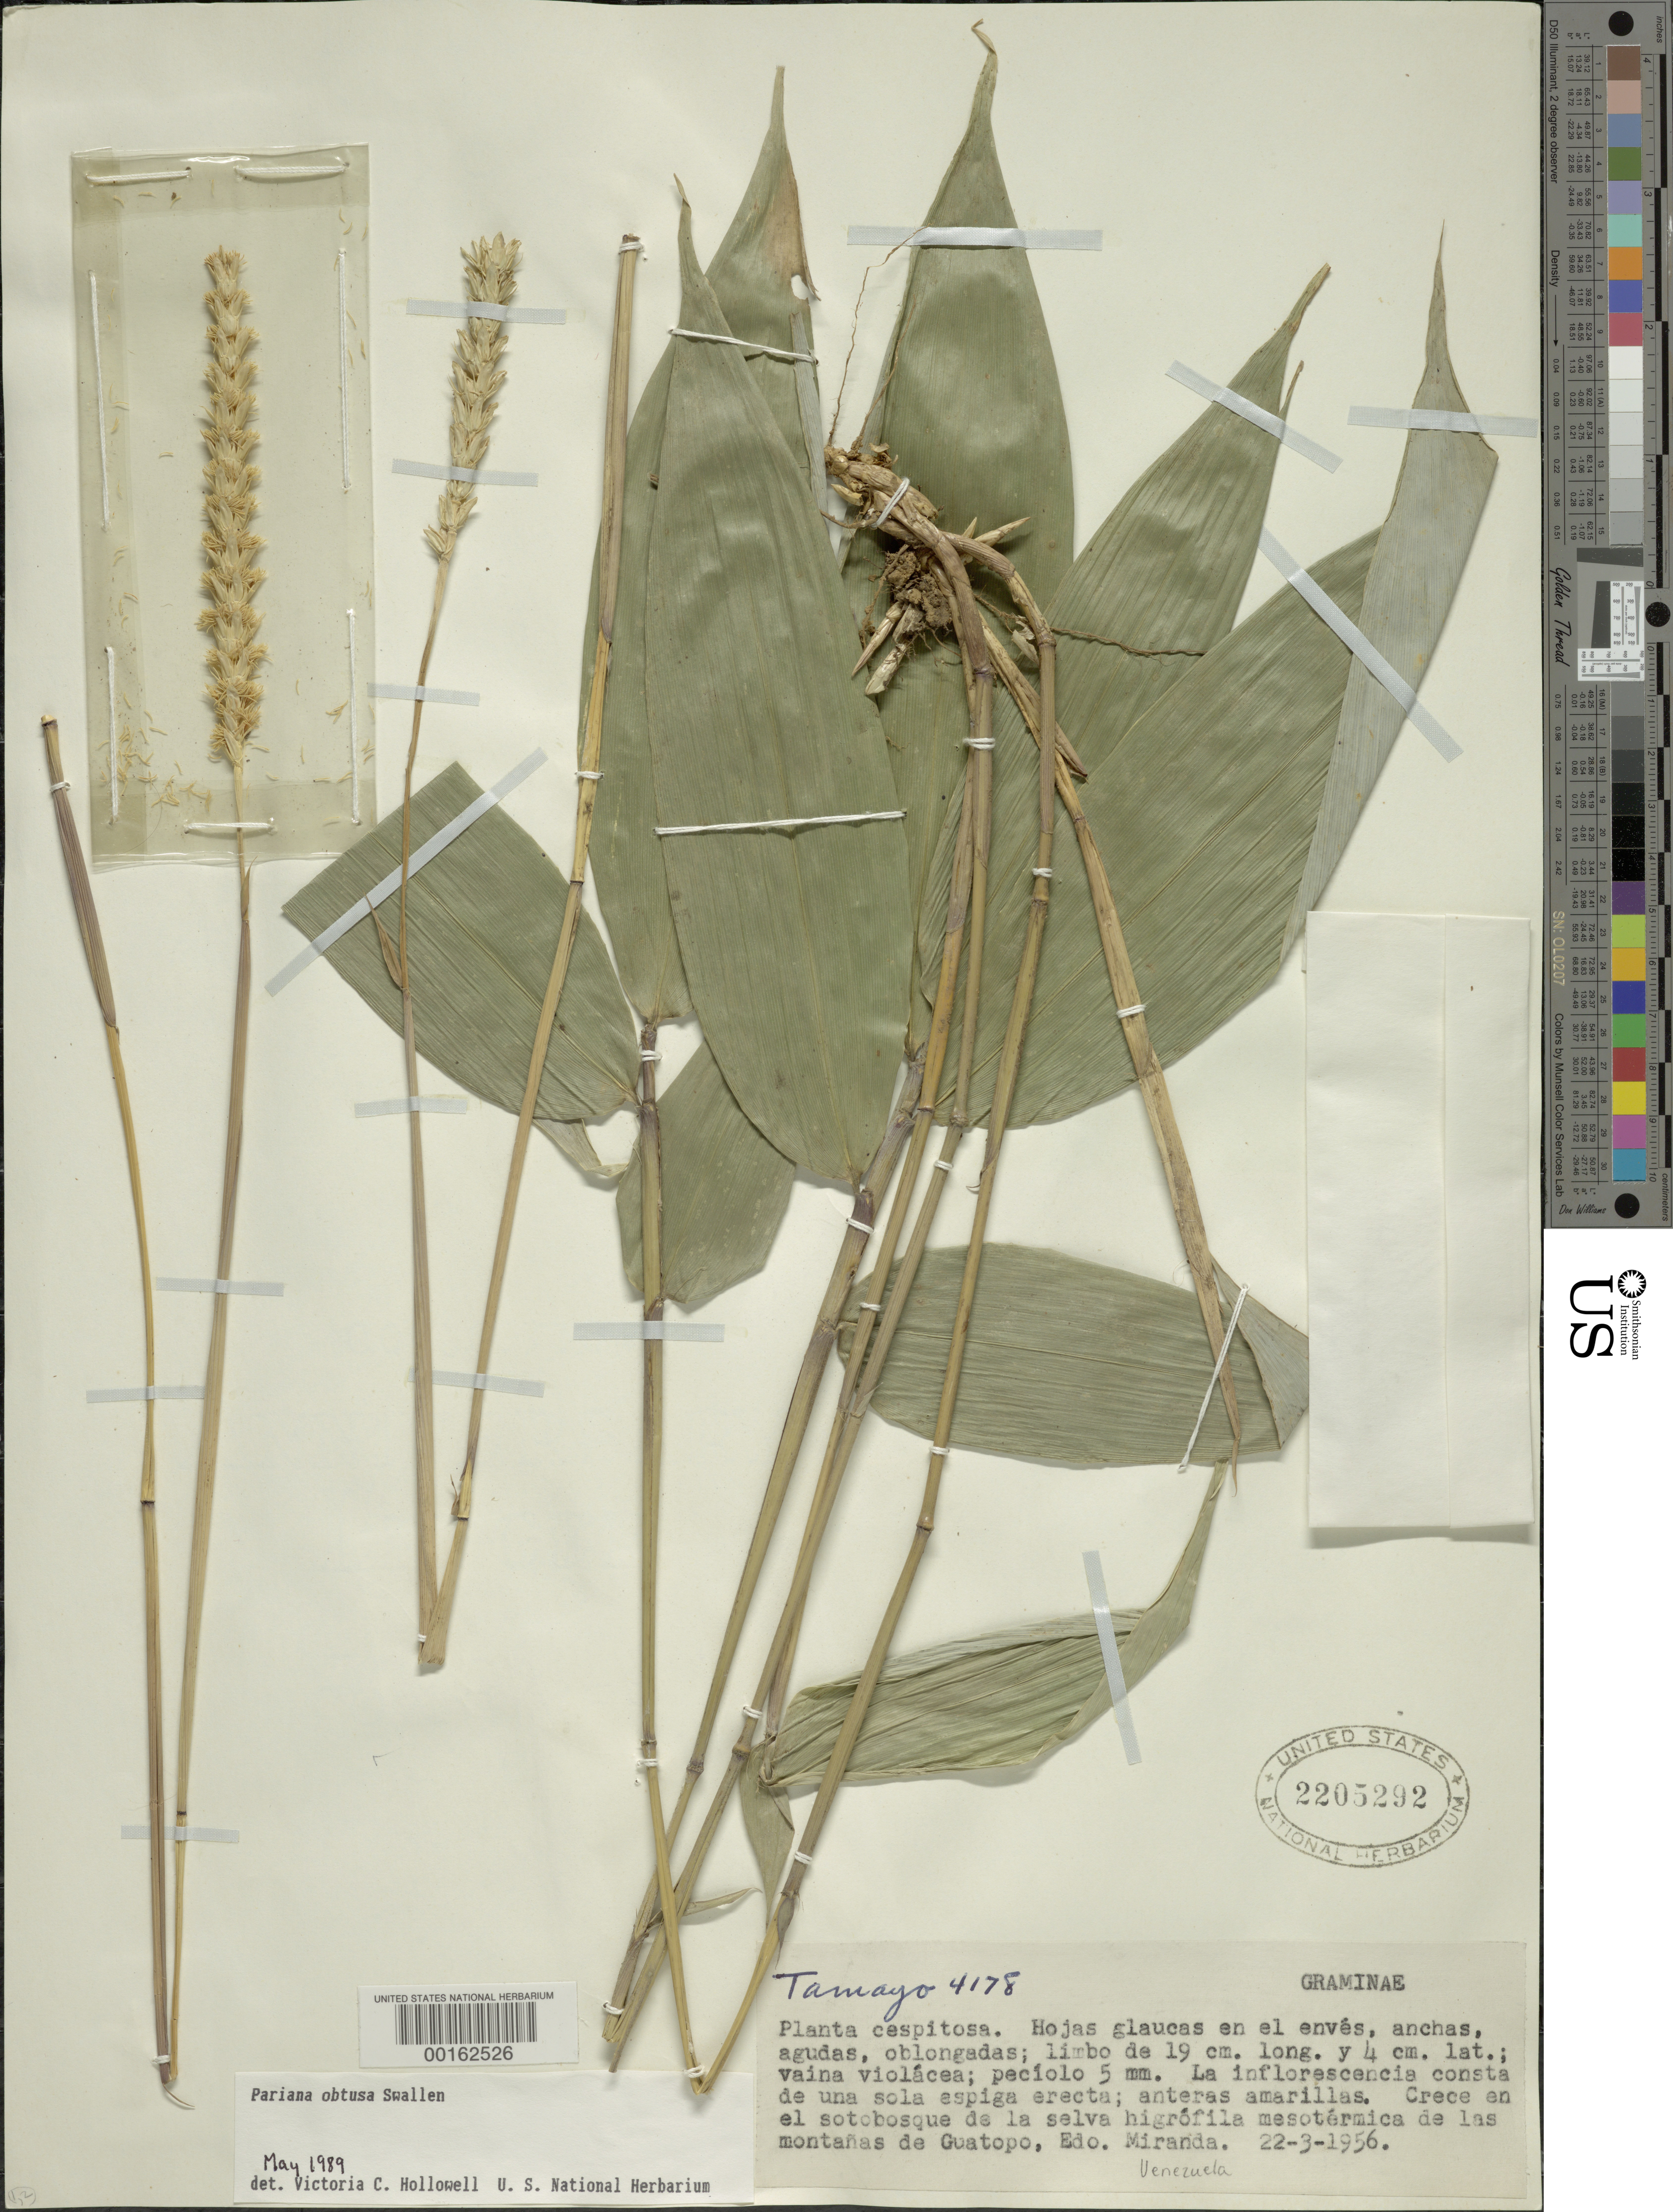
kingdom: Plantae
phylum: Tracheophyta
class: Liliopsida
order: Poales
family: Poaceae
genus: Pariana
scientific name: Pariana obtusa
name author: Swallen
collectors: F. Tamayo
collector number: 4178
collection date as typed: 22 Mar 1956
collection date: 1956-03-22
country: Venezuela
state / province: Miranda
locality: Guatopo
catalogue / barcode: US 2205292